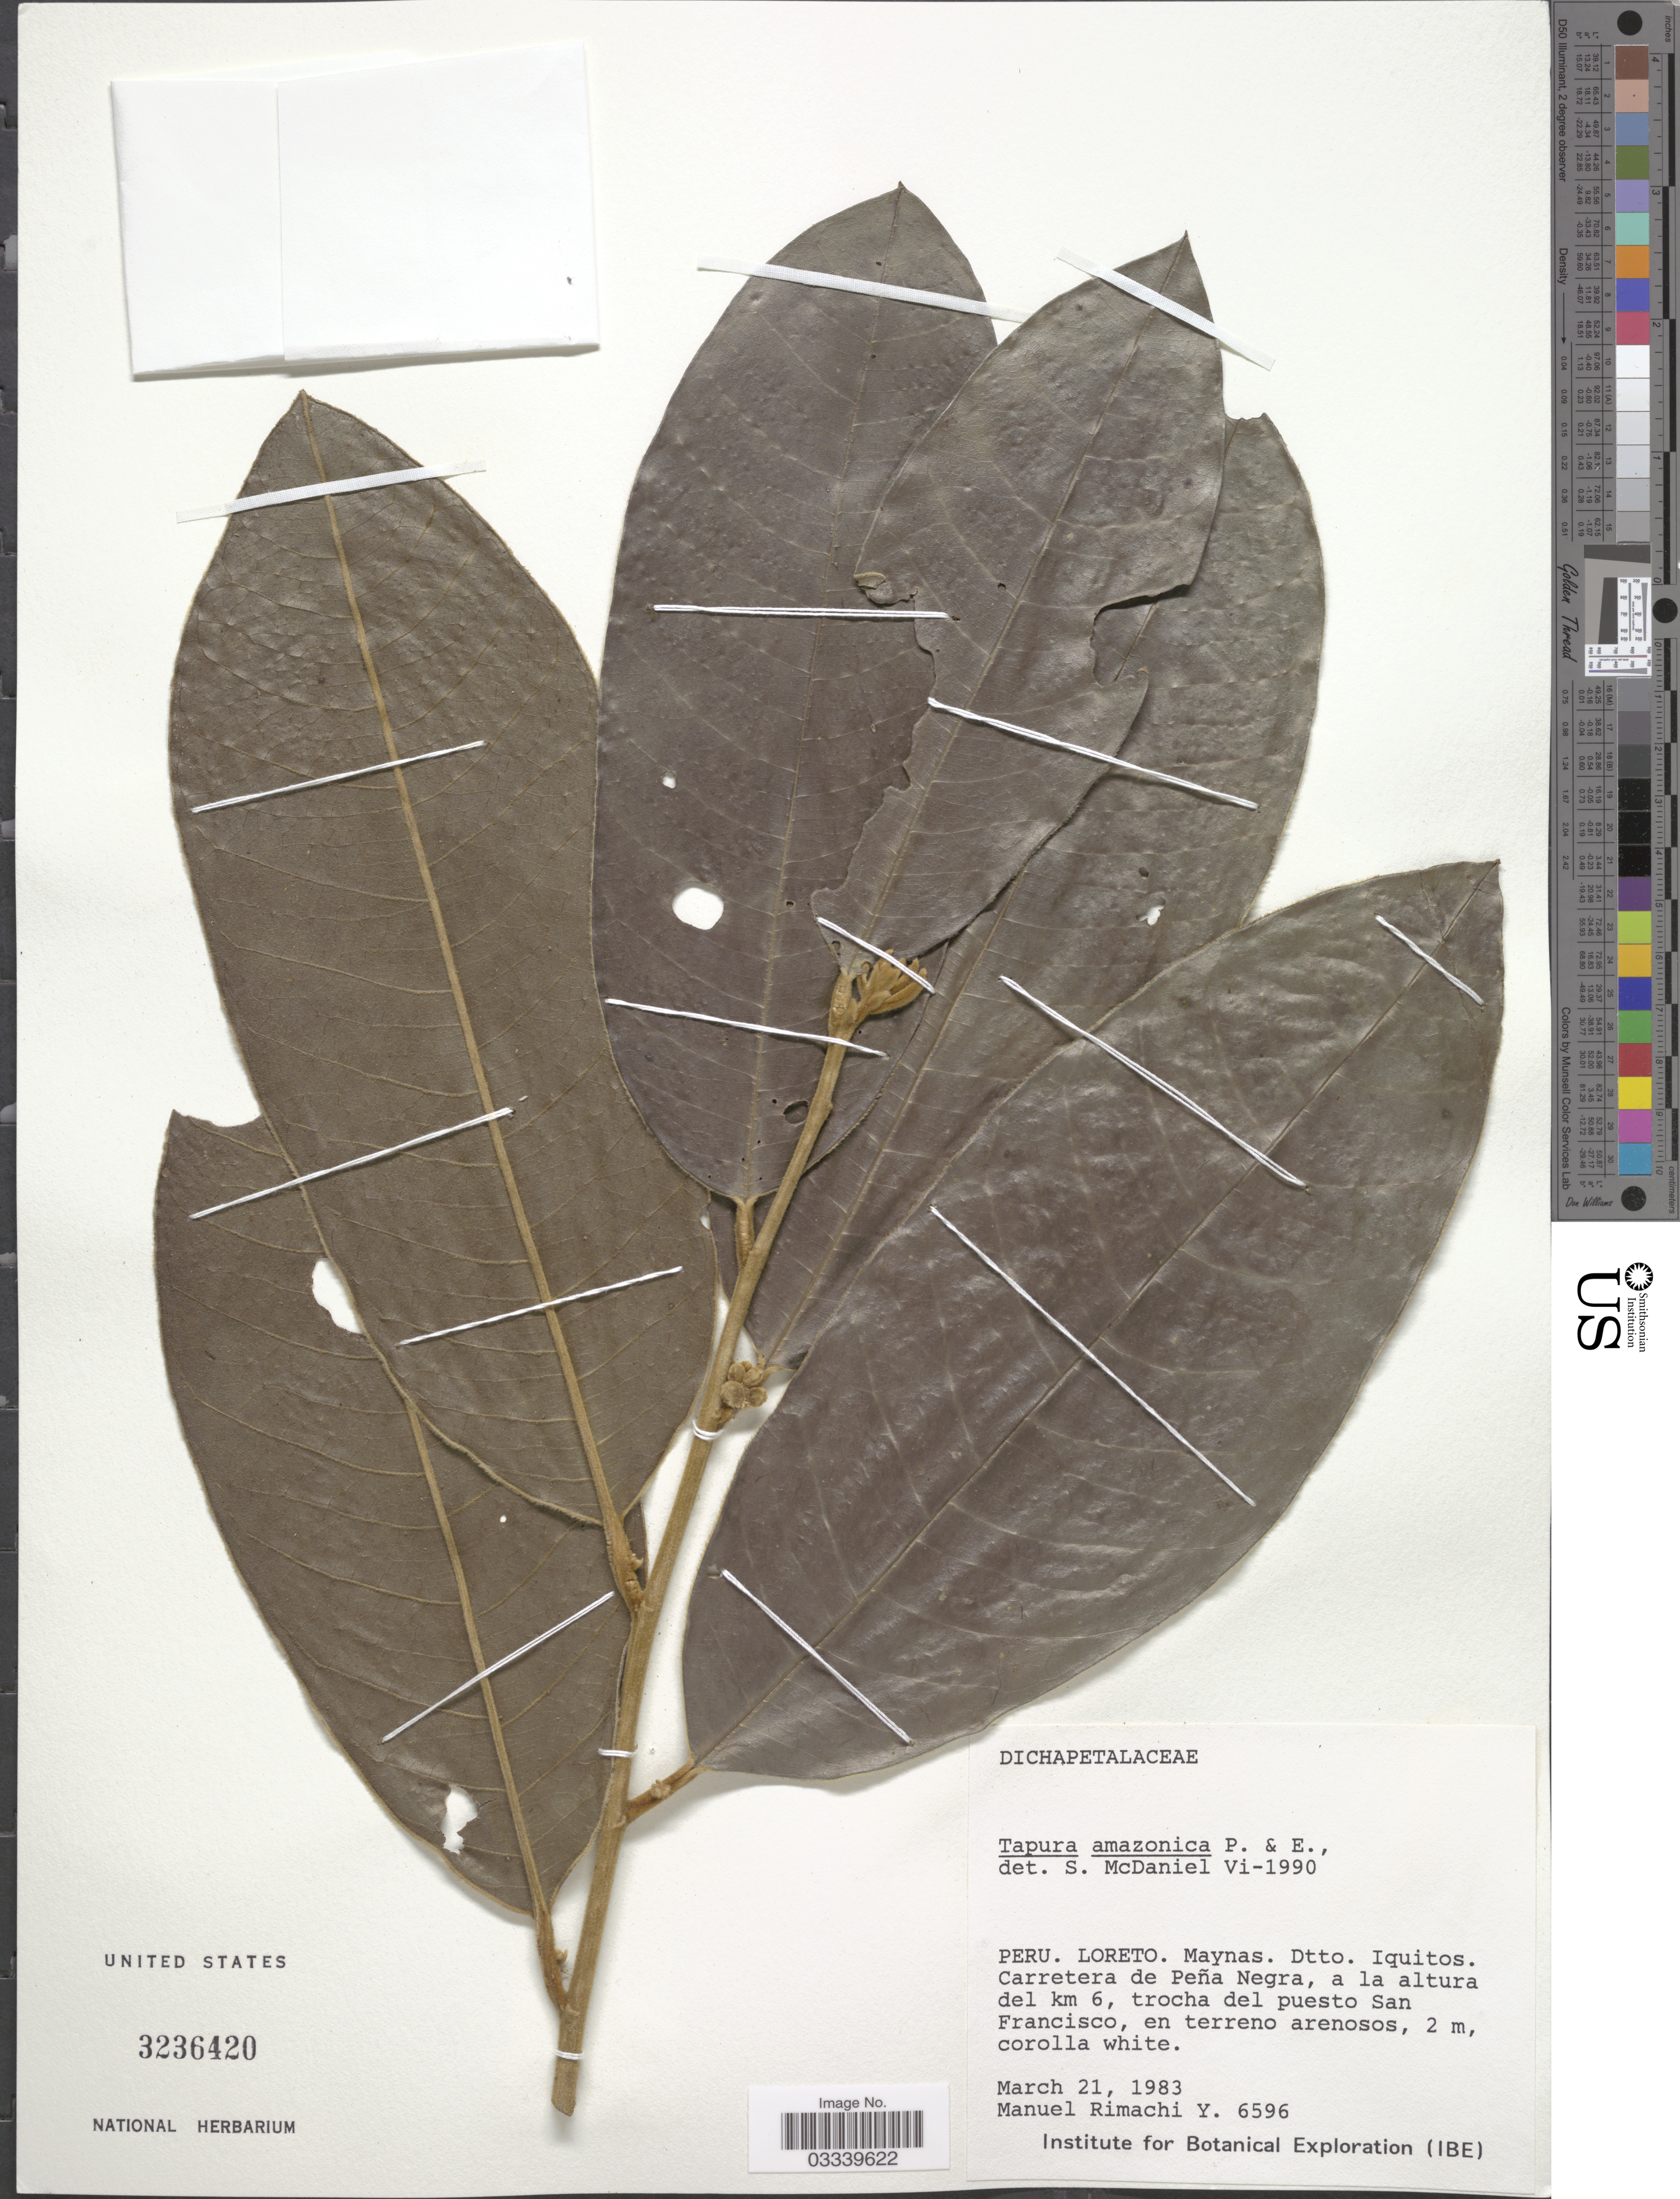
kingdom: Plantae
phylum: Tracheophyta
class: Magnoliopsida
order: Malpighiales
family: Dichapetalaceae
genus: Tapura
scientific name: Tapura amazonica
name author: Poepp. & Endl.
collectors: M. Rimachi Y.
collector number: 6596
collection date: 1983-03-21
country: Peru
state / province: Loreto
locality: Maynas. Dtto. Iquitos. Carretera de Peña Negra, a la altura del km 6, trocha del puesto San Francisco.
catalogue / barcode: US 3236420